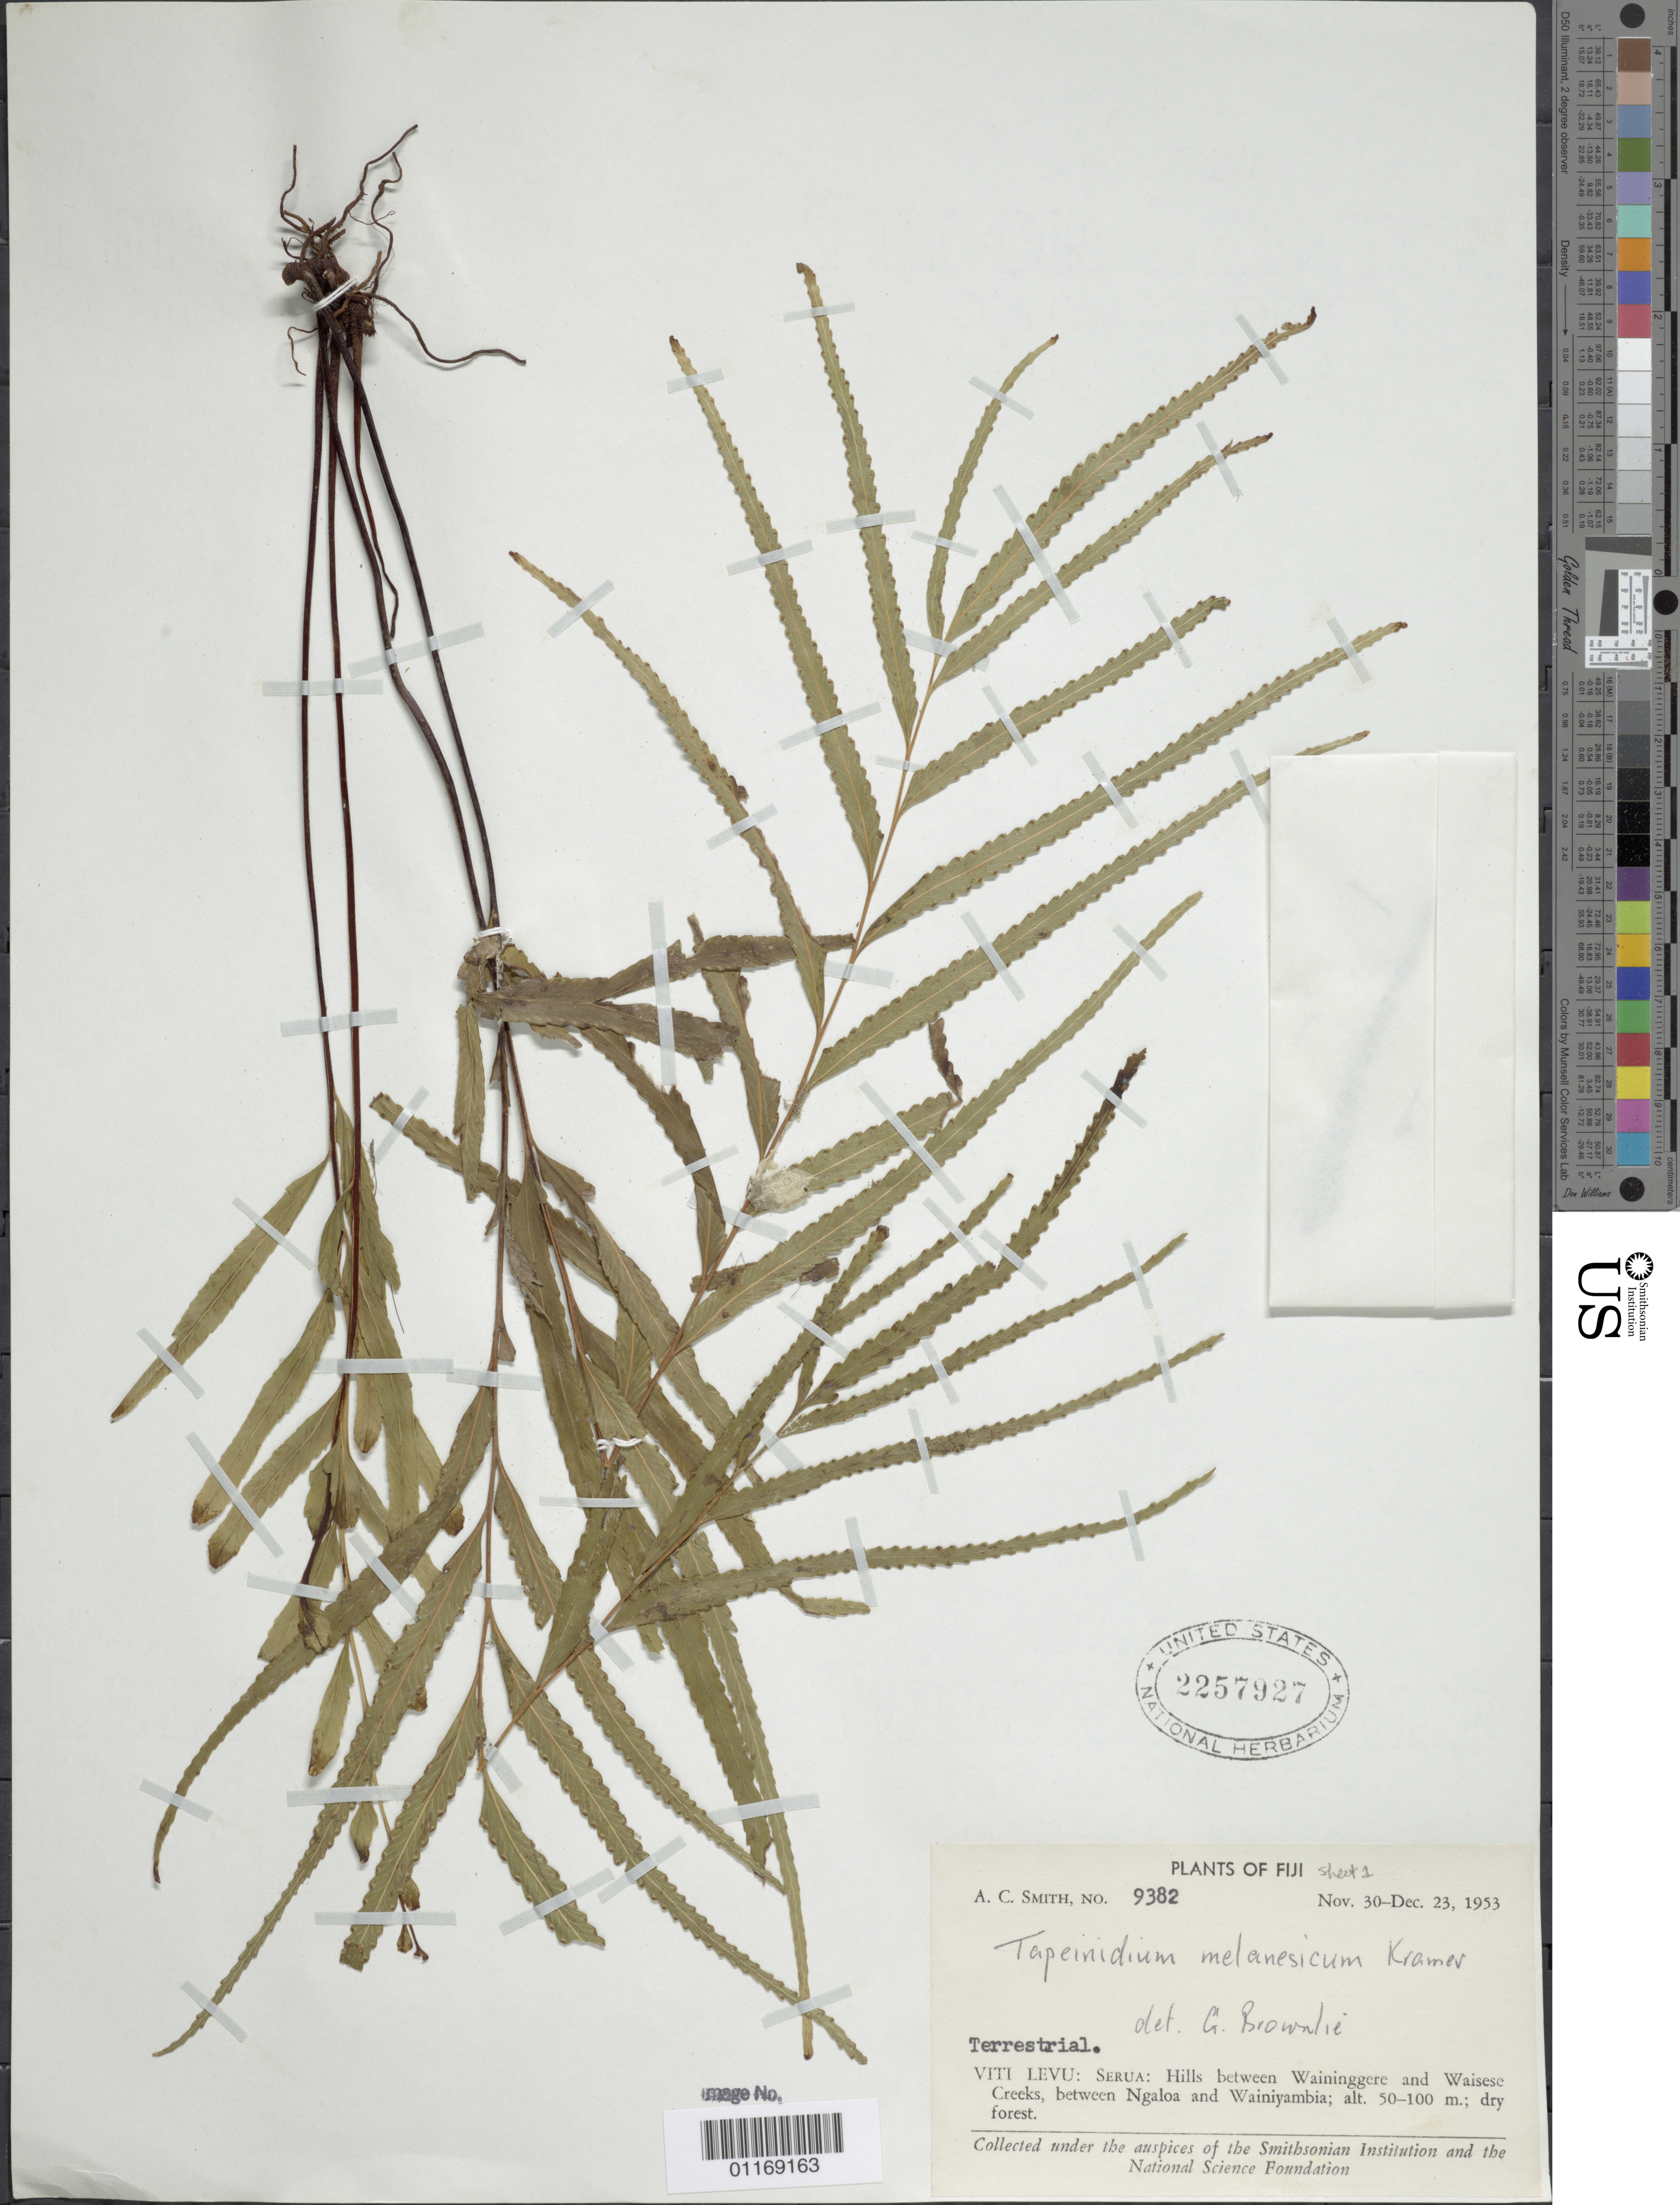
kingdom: Plantae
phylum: Tracheophyta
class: Polypodiopsida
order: Polypodiales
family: Lindsaeaceae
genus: Tapeinidium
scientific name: Tapeinidium melanesicum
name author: K.U. Kramer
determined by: Brownlie, G.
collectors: A. C. Smith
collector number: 9382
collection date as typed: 30 Nov 1953 to 23 Dec 1953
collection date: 1953-11-30/1953-12-23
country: Fiji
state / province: Central Division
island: Viti Levu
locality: Serua Prov.: hills between waininggere and waisese creeks, between ngaloa and wainiyambia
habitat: Dry forest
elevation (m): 50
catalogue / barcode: US 2257927